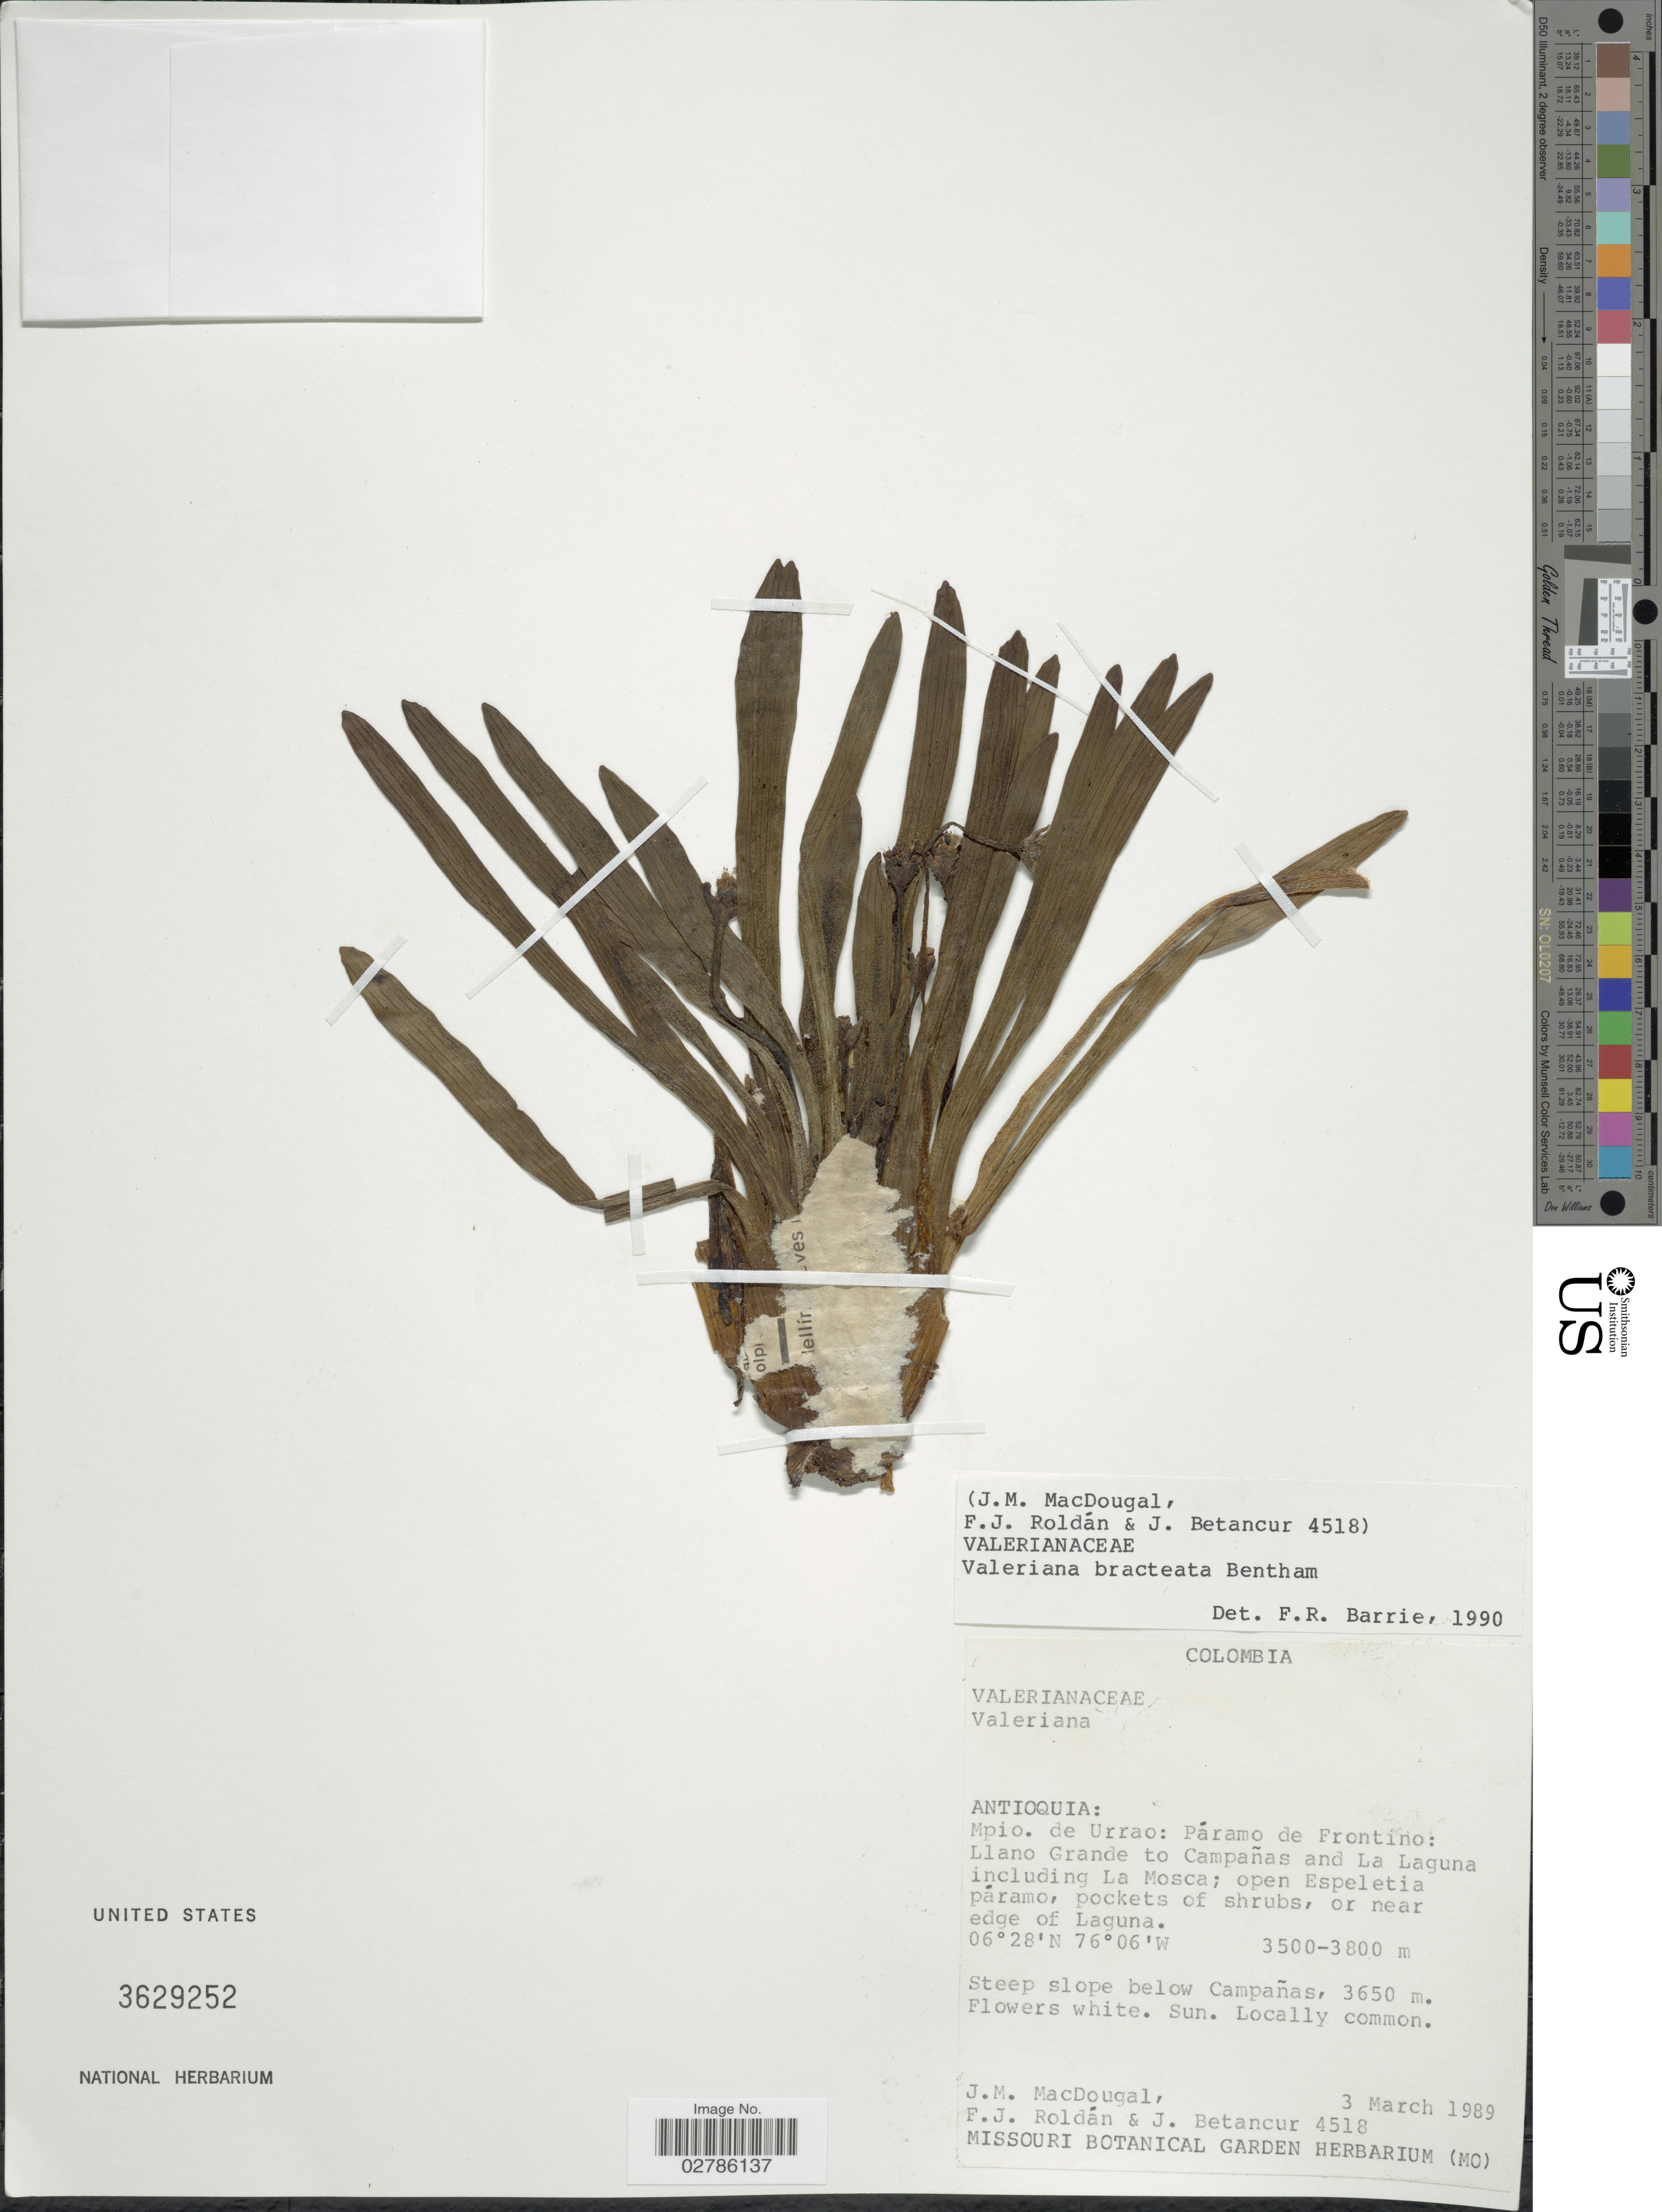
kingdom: Plantae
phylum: Tracheophyta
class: Magnoliopsida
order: Dipsacales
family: Caprifoliaceae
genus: Phyllactis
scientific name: Phyllactis bracteata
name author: (Benth.) Wedd.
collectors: J. M. MacDougal, F. J. Roldán & J. Betancur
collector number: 4518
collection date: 1989-03-03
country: Colombia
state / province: Antioquia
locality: Mpio. de Urrao, Páramo de Frontino, Llano Grande to Campañas and La Laguna including la Mosca, open Espeletia páramo, pockets of shrubs, or near edge of Laguna, Steep slope below Campañas.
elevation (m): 3500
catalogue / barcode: US 3629252